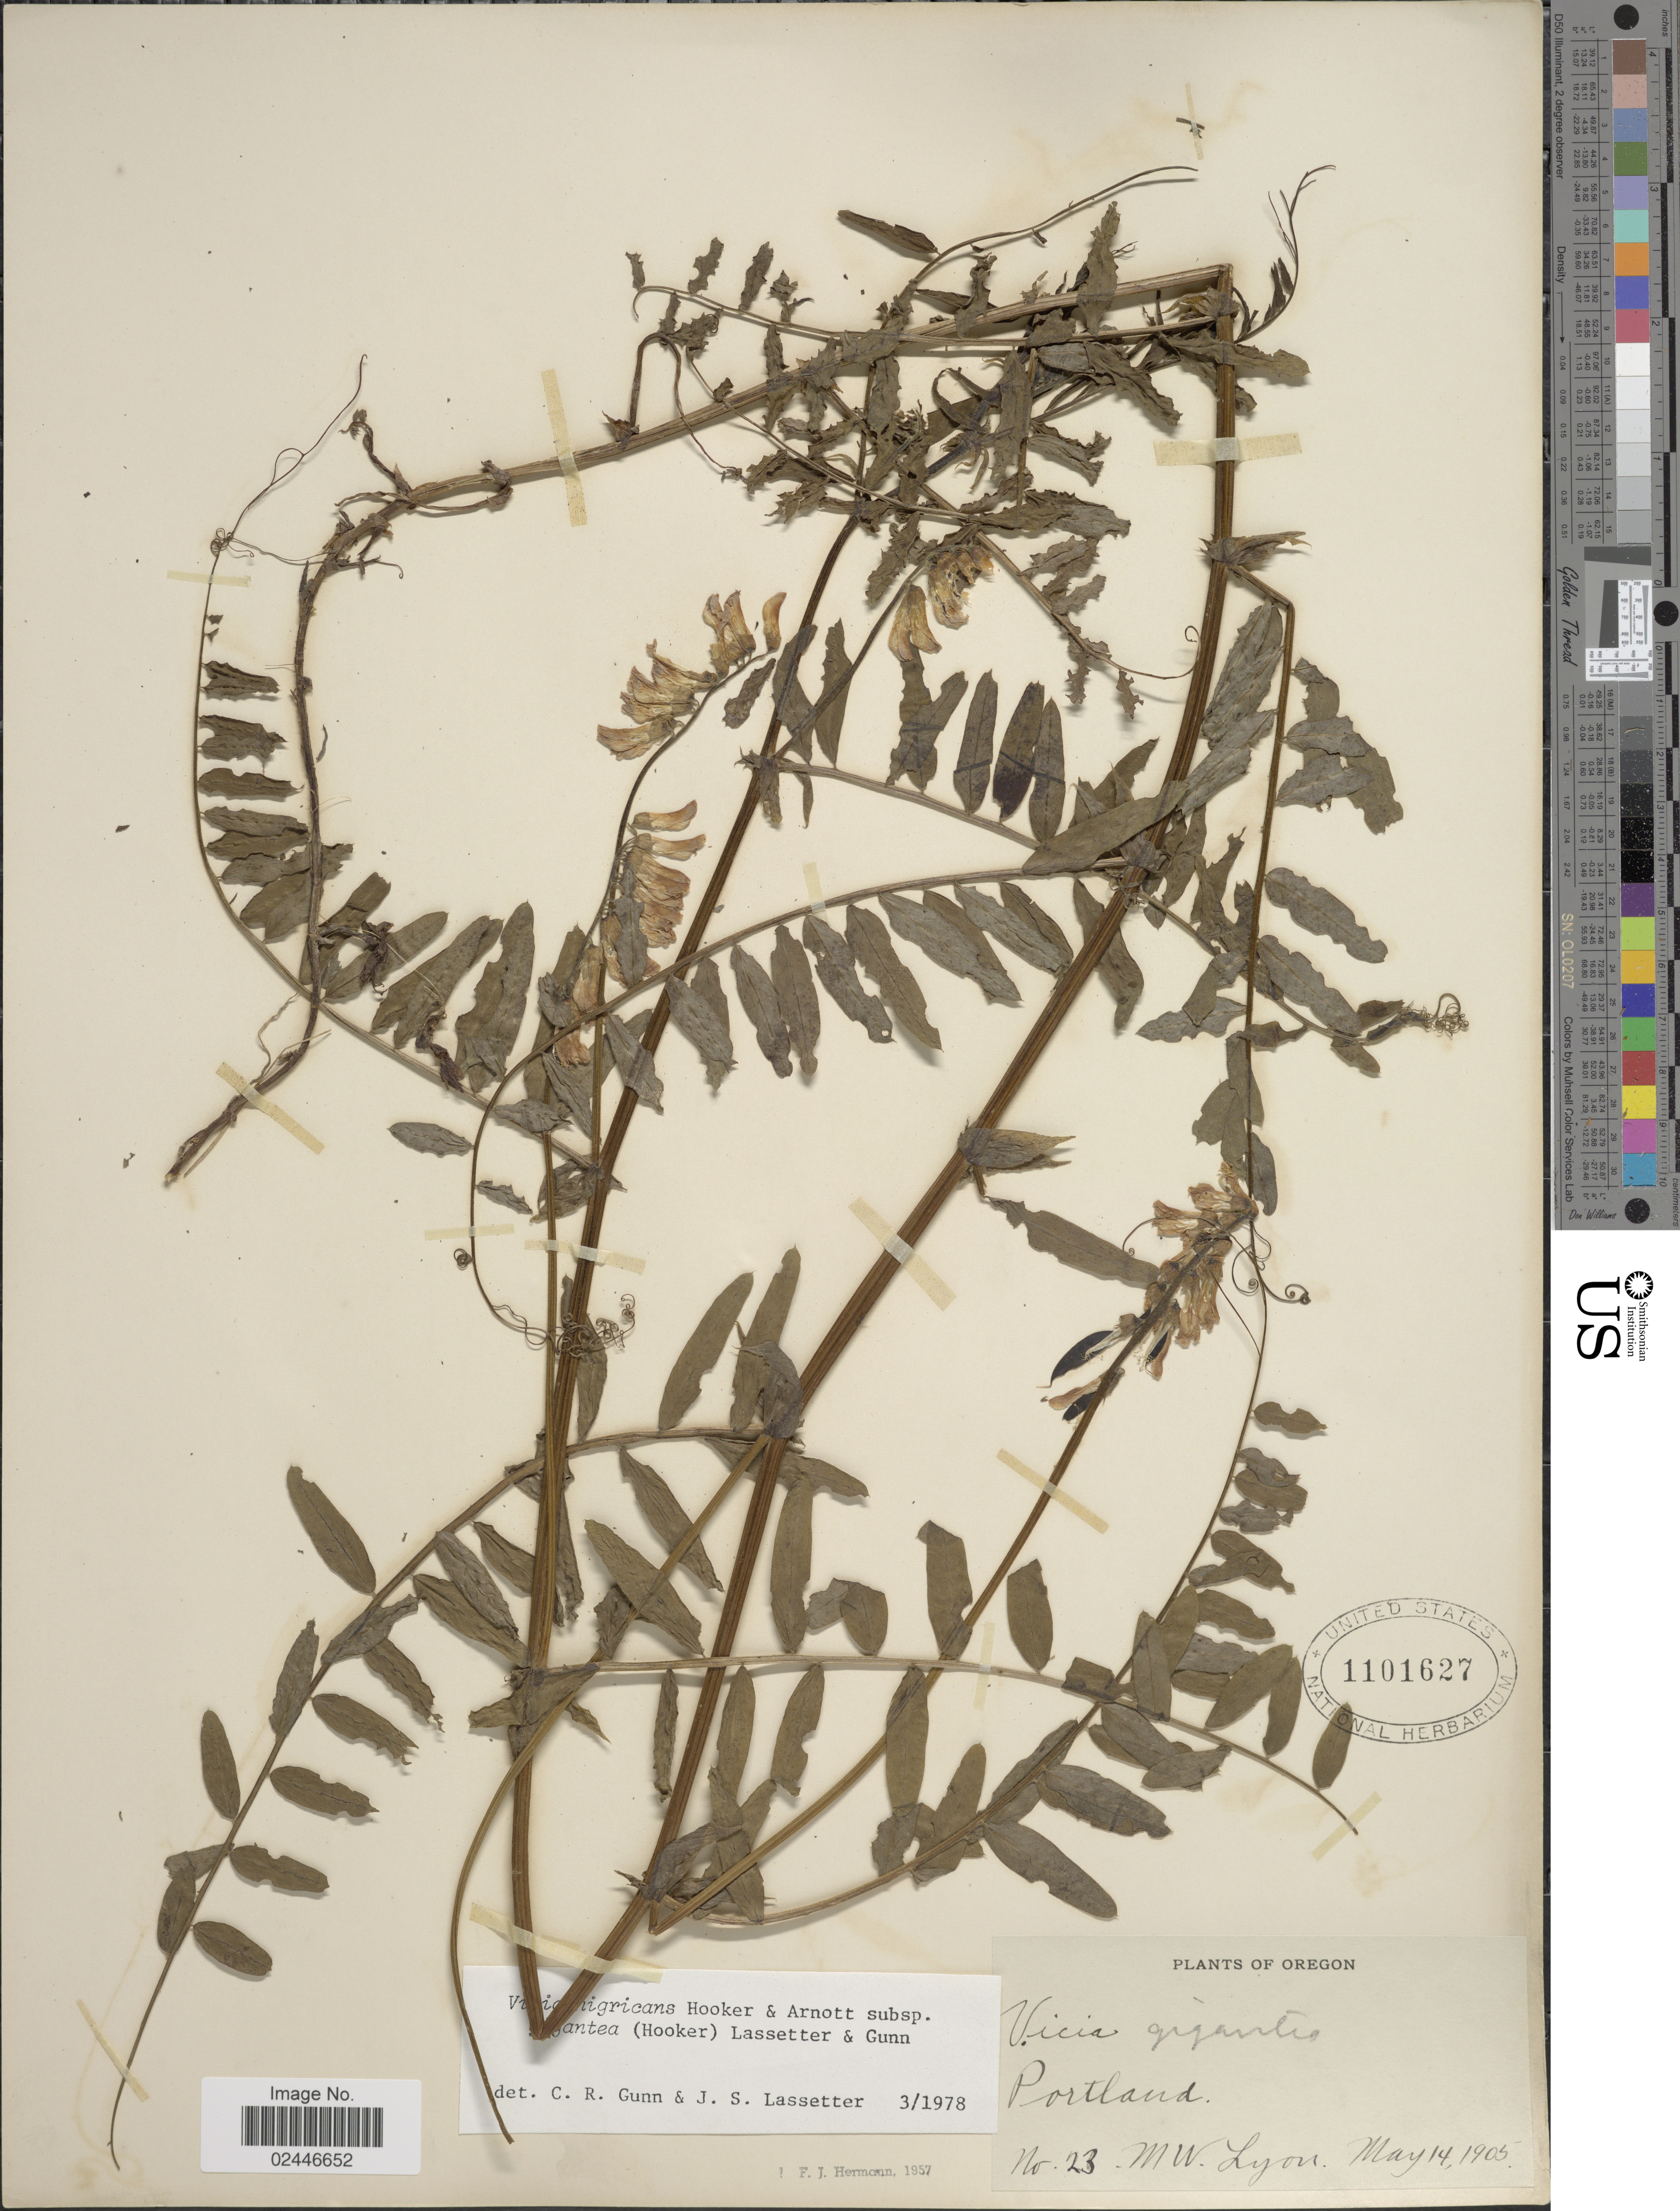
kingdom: Plantae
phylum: Tracheophyta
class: Magnoliopsida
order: Fabales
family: Fabaceae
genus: Vicia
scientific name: Vicia nigricans subsp. gigantea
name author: Hook. & Arn.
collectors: M. W. Lyon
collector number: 23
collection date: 1905-05-14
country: United States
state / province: Oregon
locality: Portland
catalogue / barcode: US 1101627